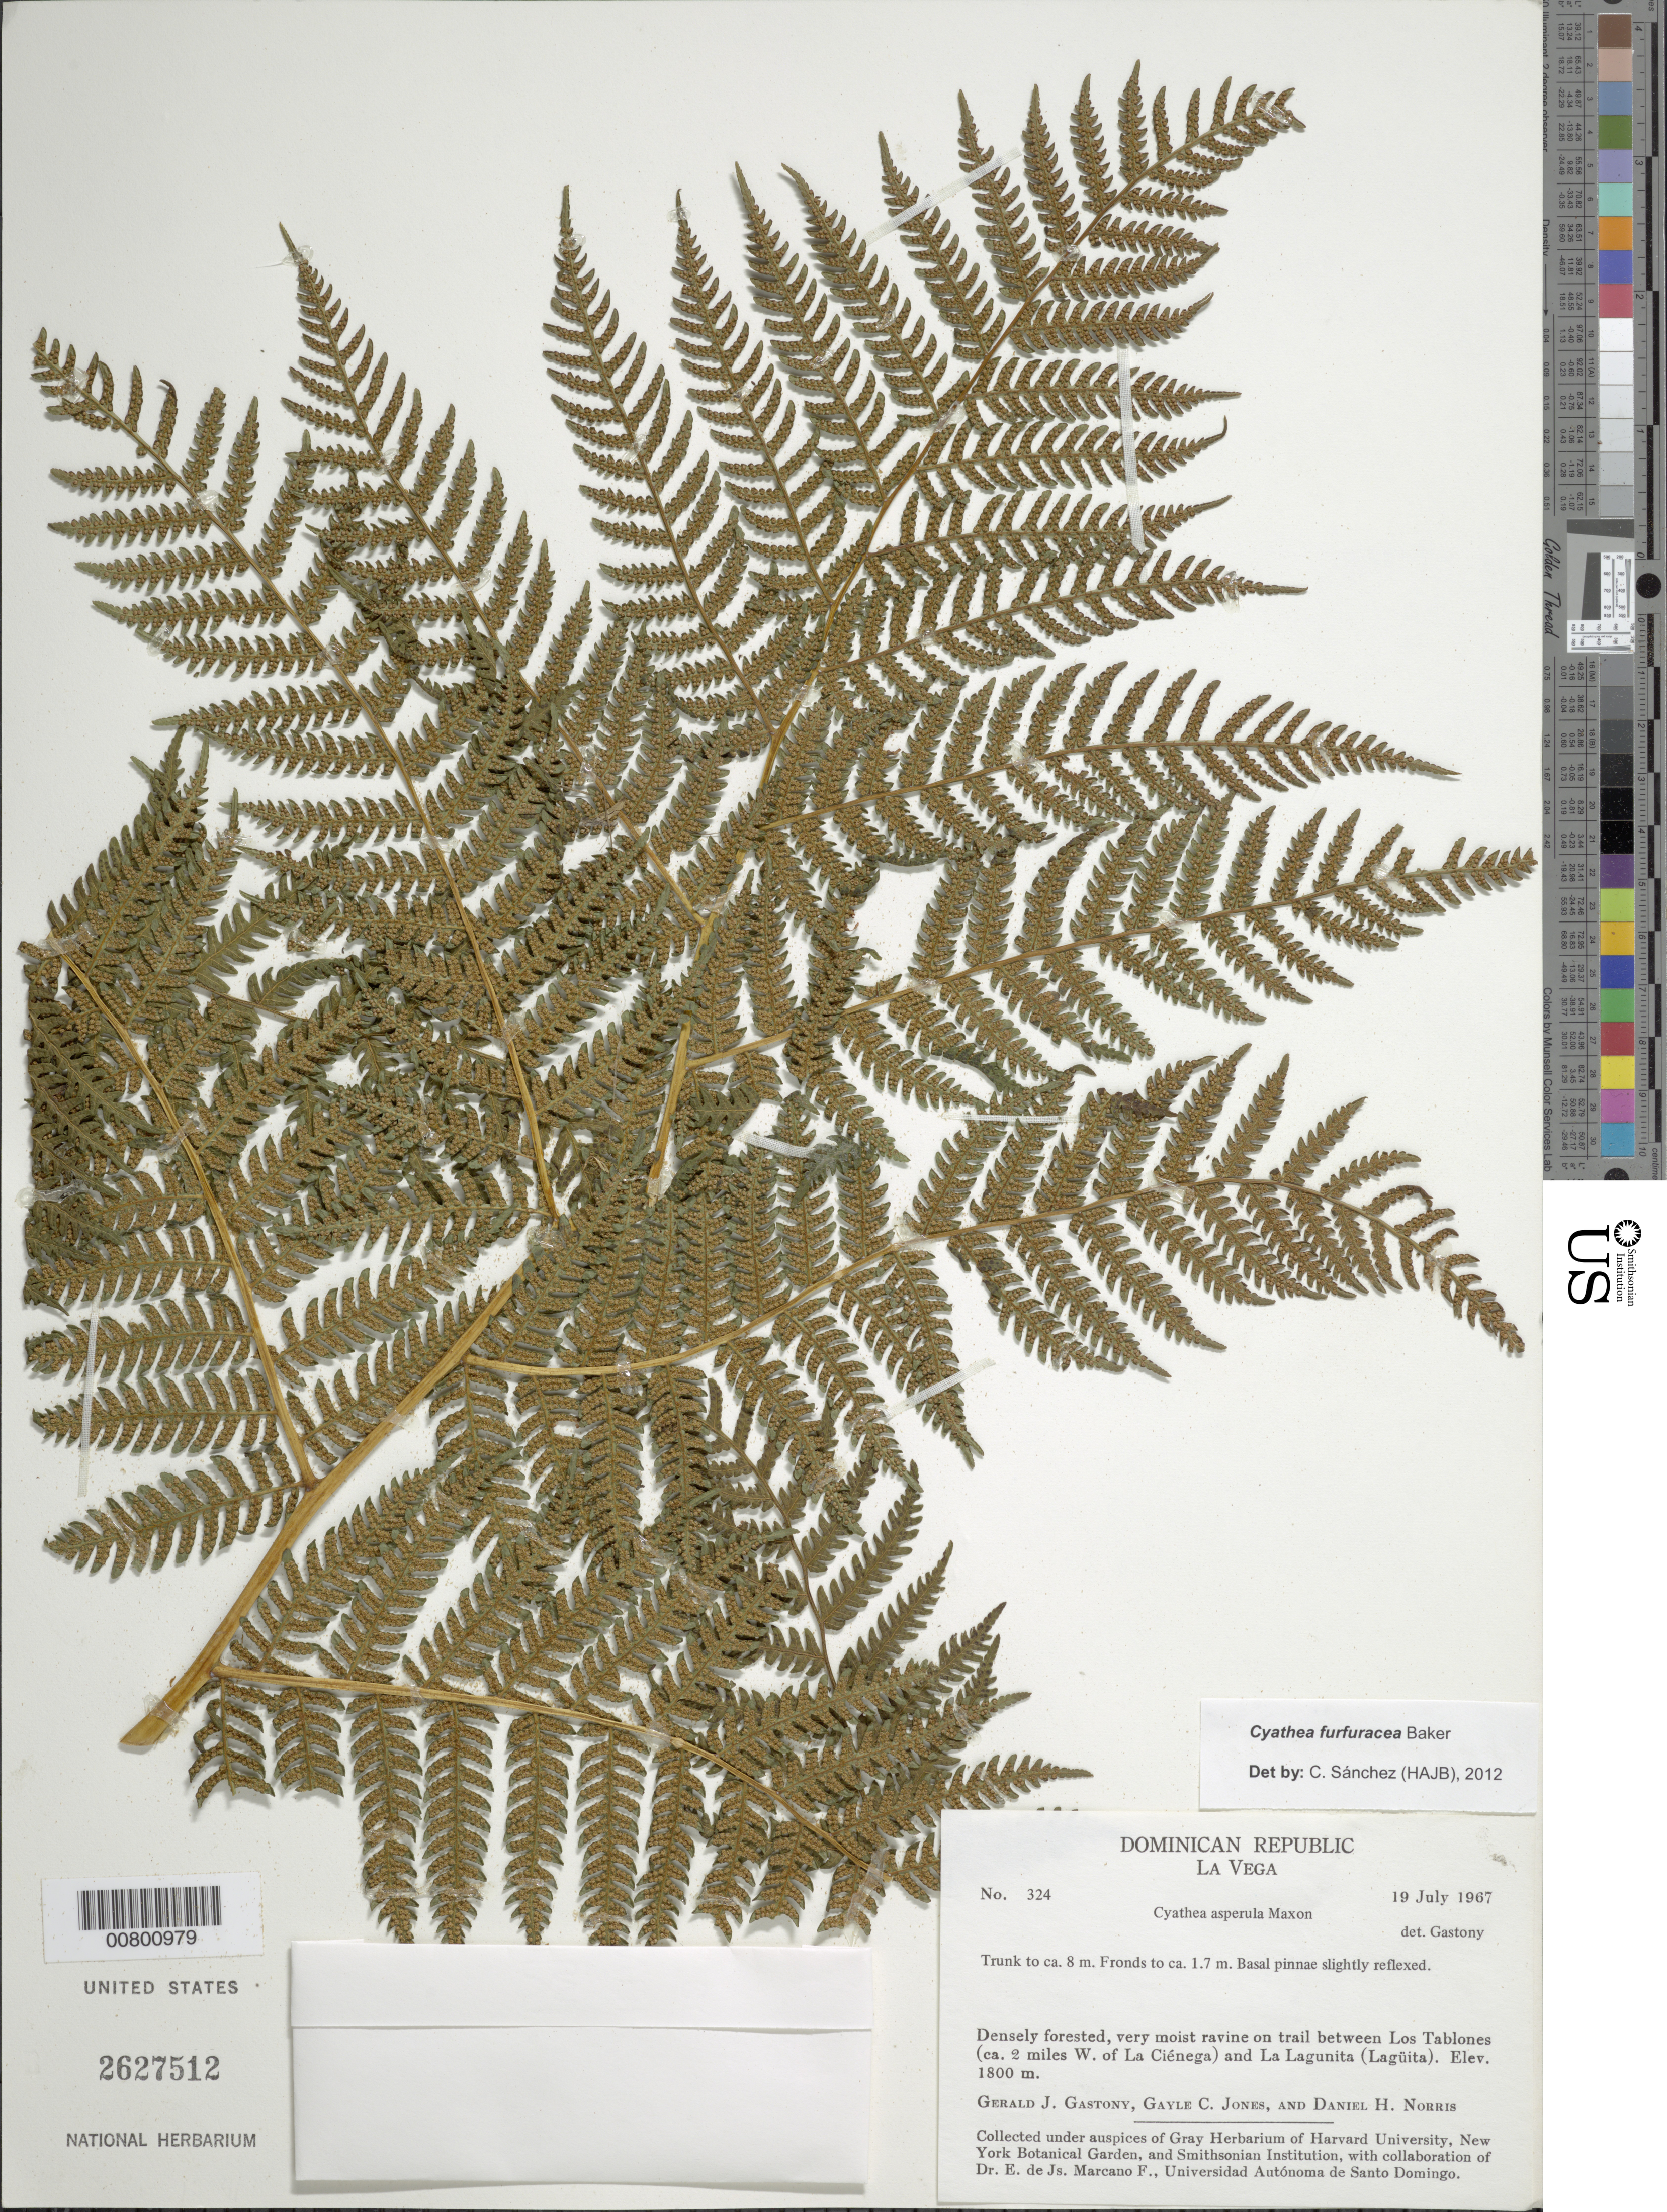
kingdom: Plantae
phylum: Tracheophyta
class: Polypodiopsida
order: Cyatheales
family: Cyatheaceae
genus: Cyathea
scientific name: Cyathea furfuracea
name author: Christ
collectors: G. Gastony, G. C. Jones & D. H. Norris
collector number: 324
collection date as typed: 19 Jul 1967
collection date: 1967-07-19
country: Dominican Republic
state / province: La Vega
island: Hispaniola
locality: Los Tablones (ca. 2 miles W of La Ciénega) to La Lagunita (Lagüita)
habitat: Densely forested, very moist ravine on trail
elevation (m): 1800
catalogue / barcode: US 2627512